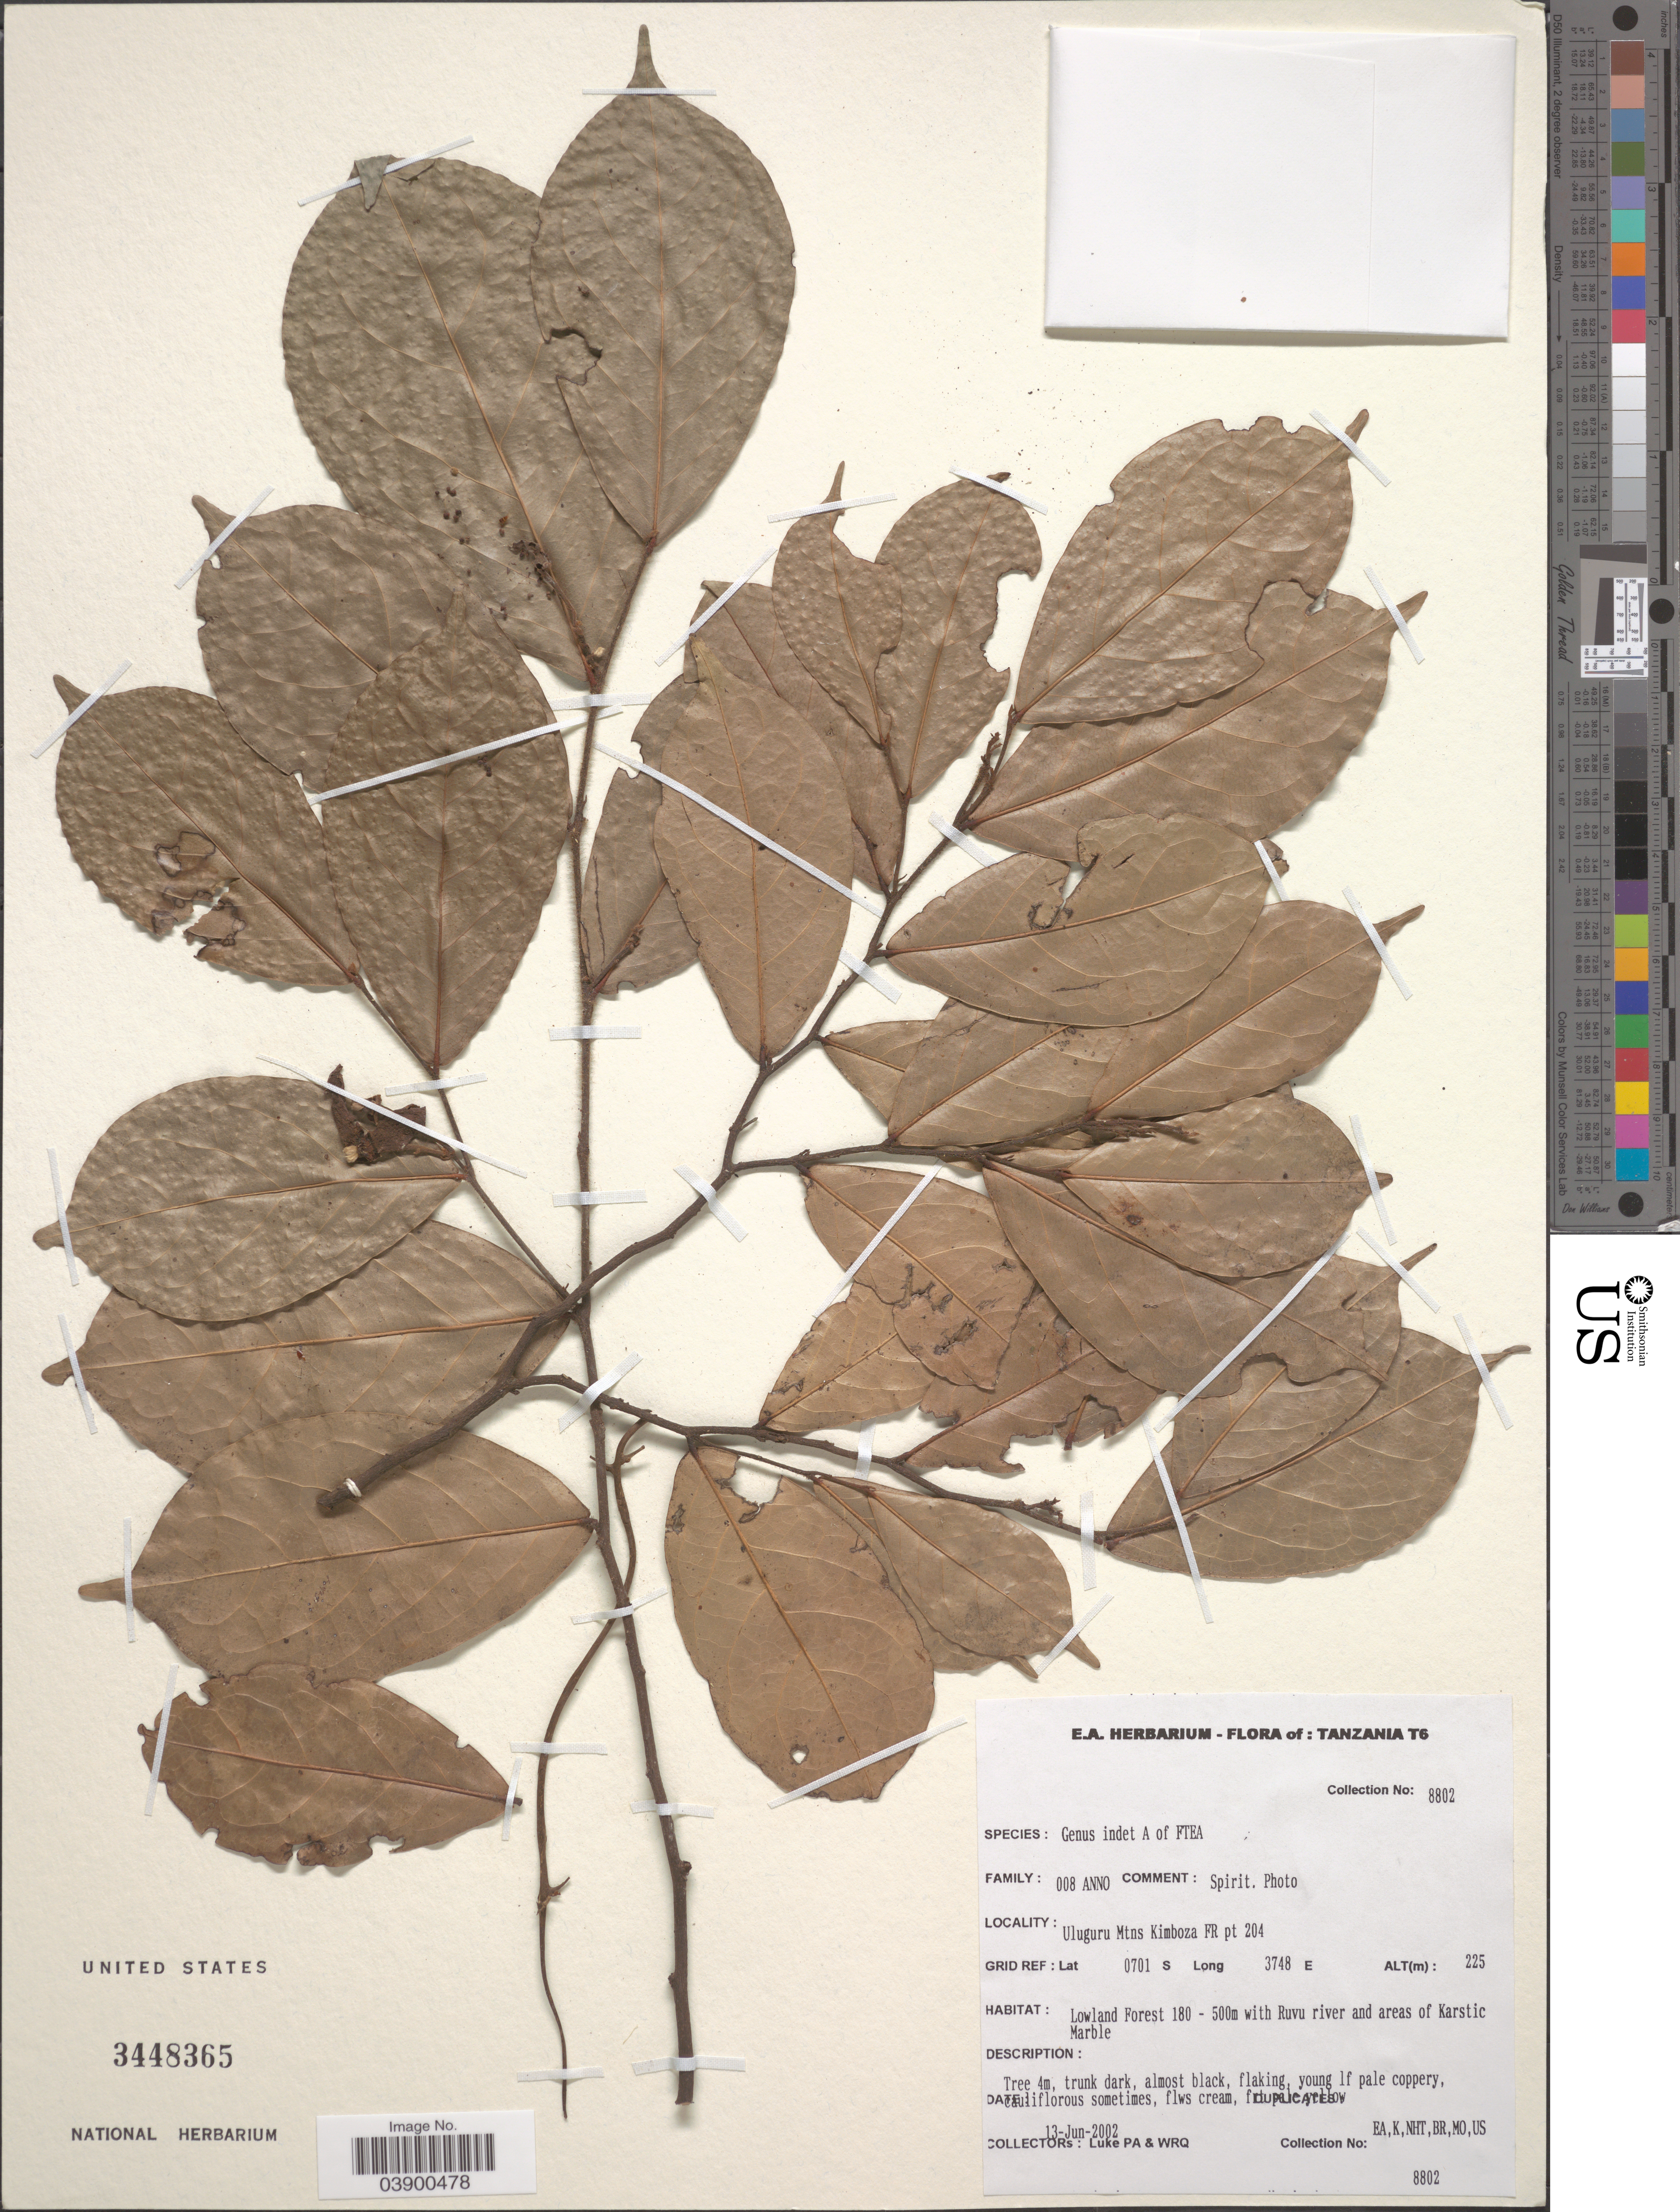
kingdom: Plantae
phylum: Tracheophyta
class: Magnoliopsida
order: Magnoliales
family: Annonaceae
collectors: P. Luke & WRQ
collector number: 8802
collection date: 2002-06-13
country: Tanzania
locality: Tanzania T6. Uluguru Mtns Kimboza FR pt 204. Lowland Forest 180-500 m with Ruvu river and areas of Karstic Marble.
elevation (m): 225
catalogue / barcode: US 3448365